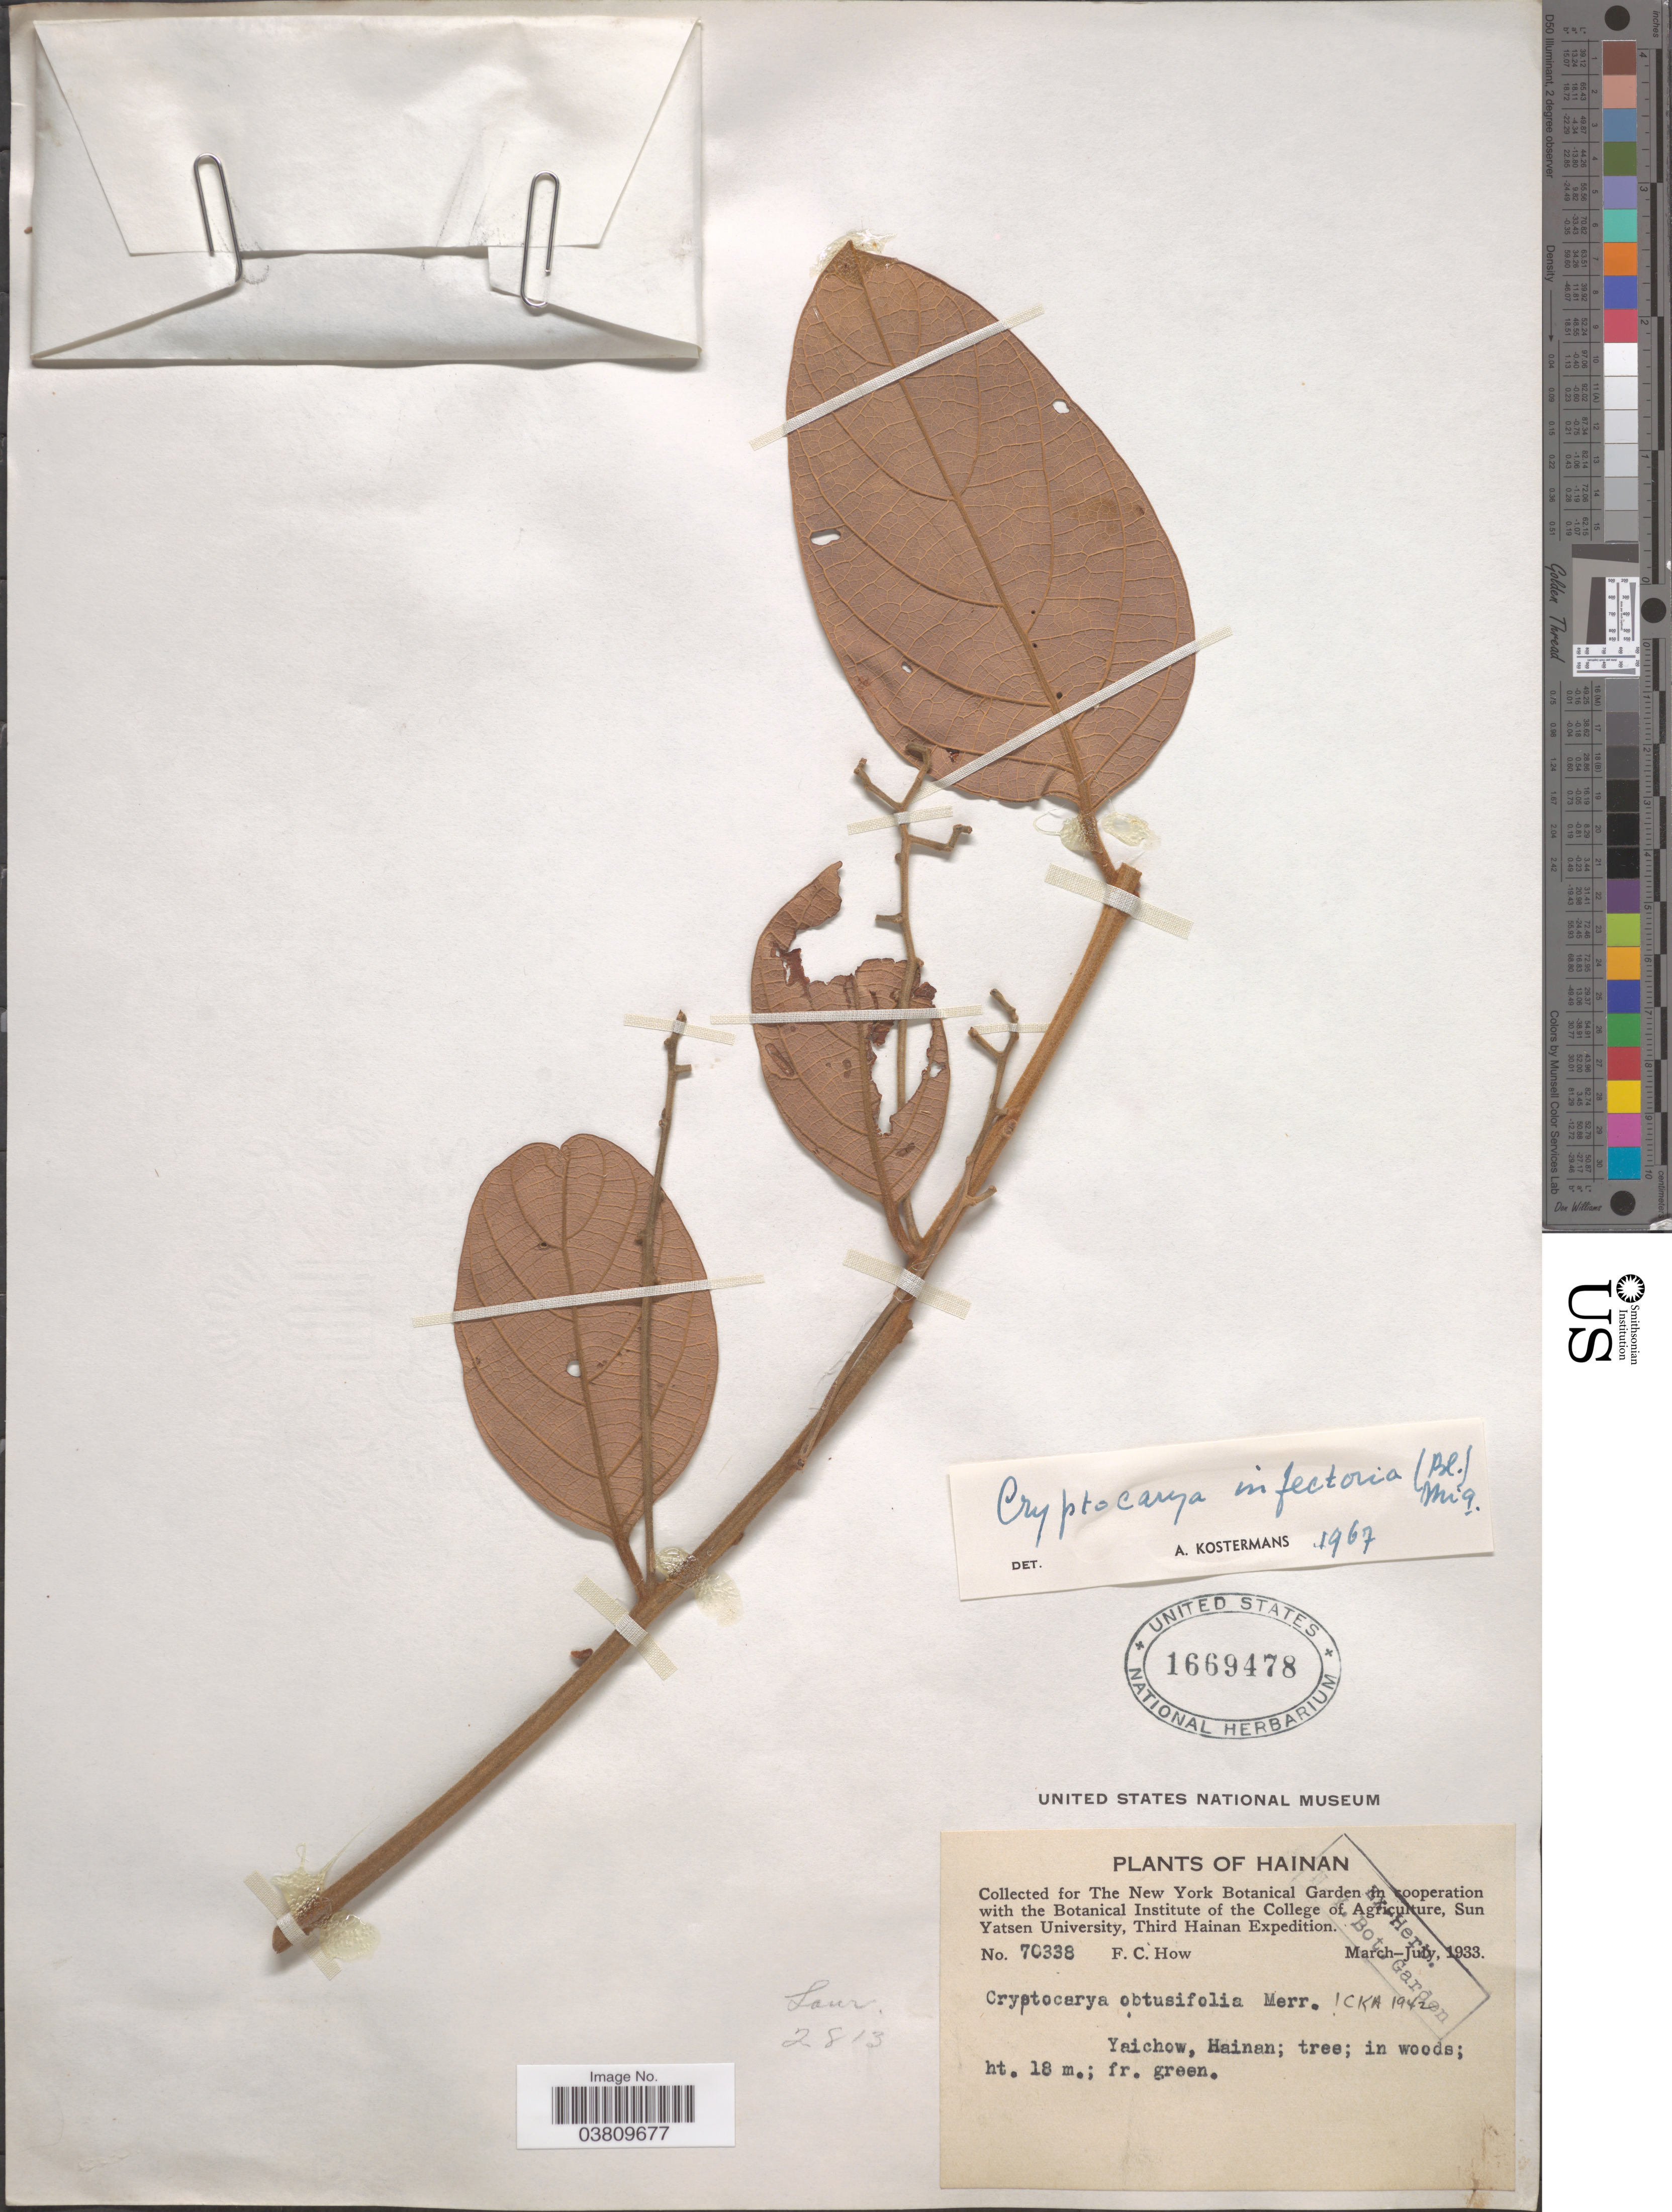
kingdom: Plantae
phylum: Tracheophyta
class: Magnoliopsida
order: Laurales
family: Lauraceae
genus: Cryptocarya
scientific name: Cryptocarya infectoria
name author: Miq.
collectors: F. C. How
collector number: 70338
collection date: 1933-03/1933-07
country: China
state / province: Hainan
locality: Yaichow.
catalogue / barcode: US 1669478